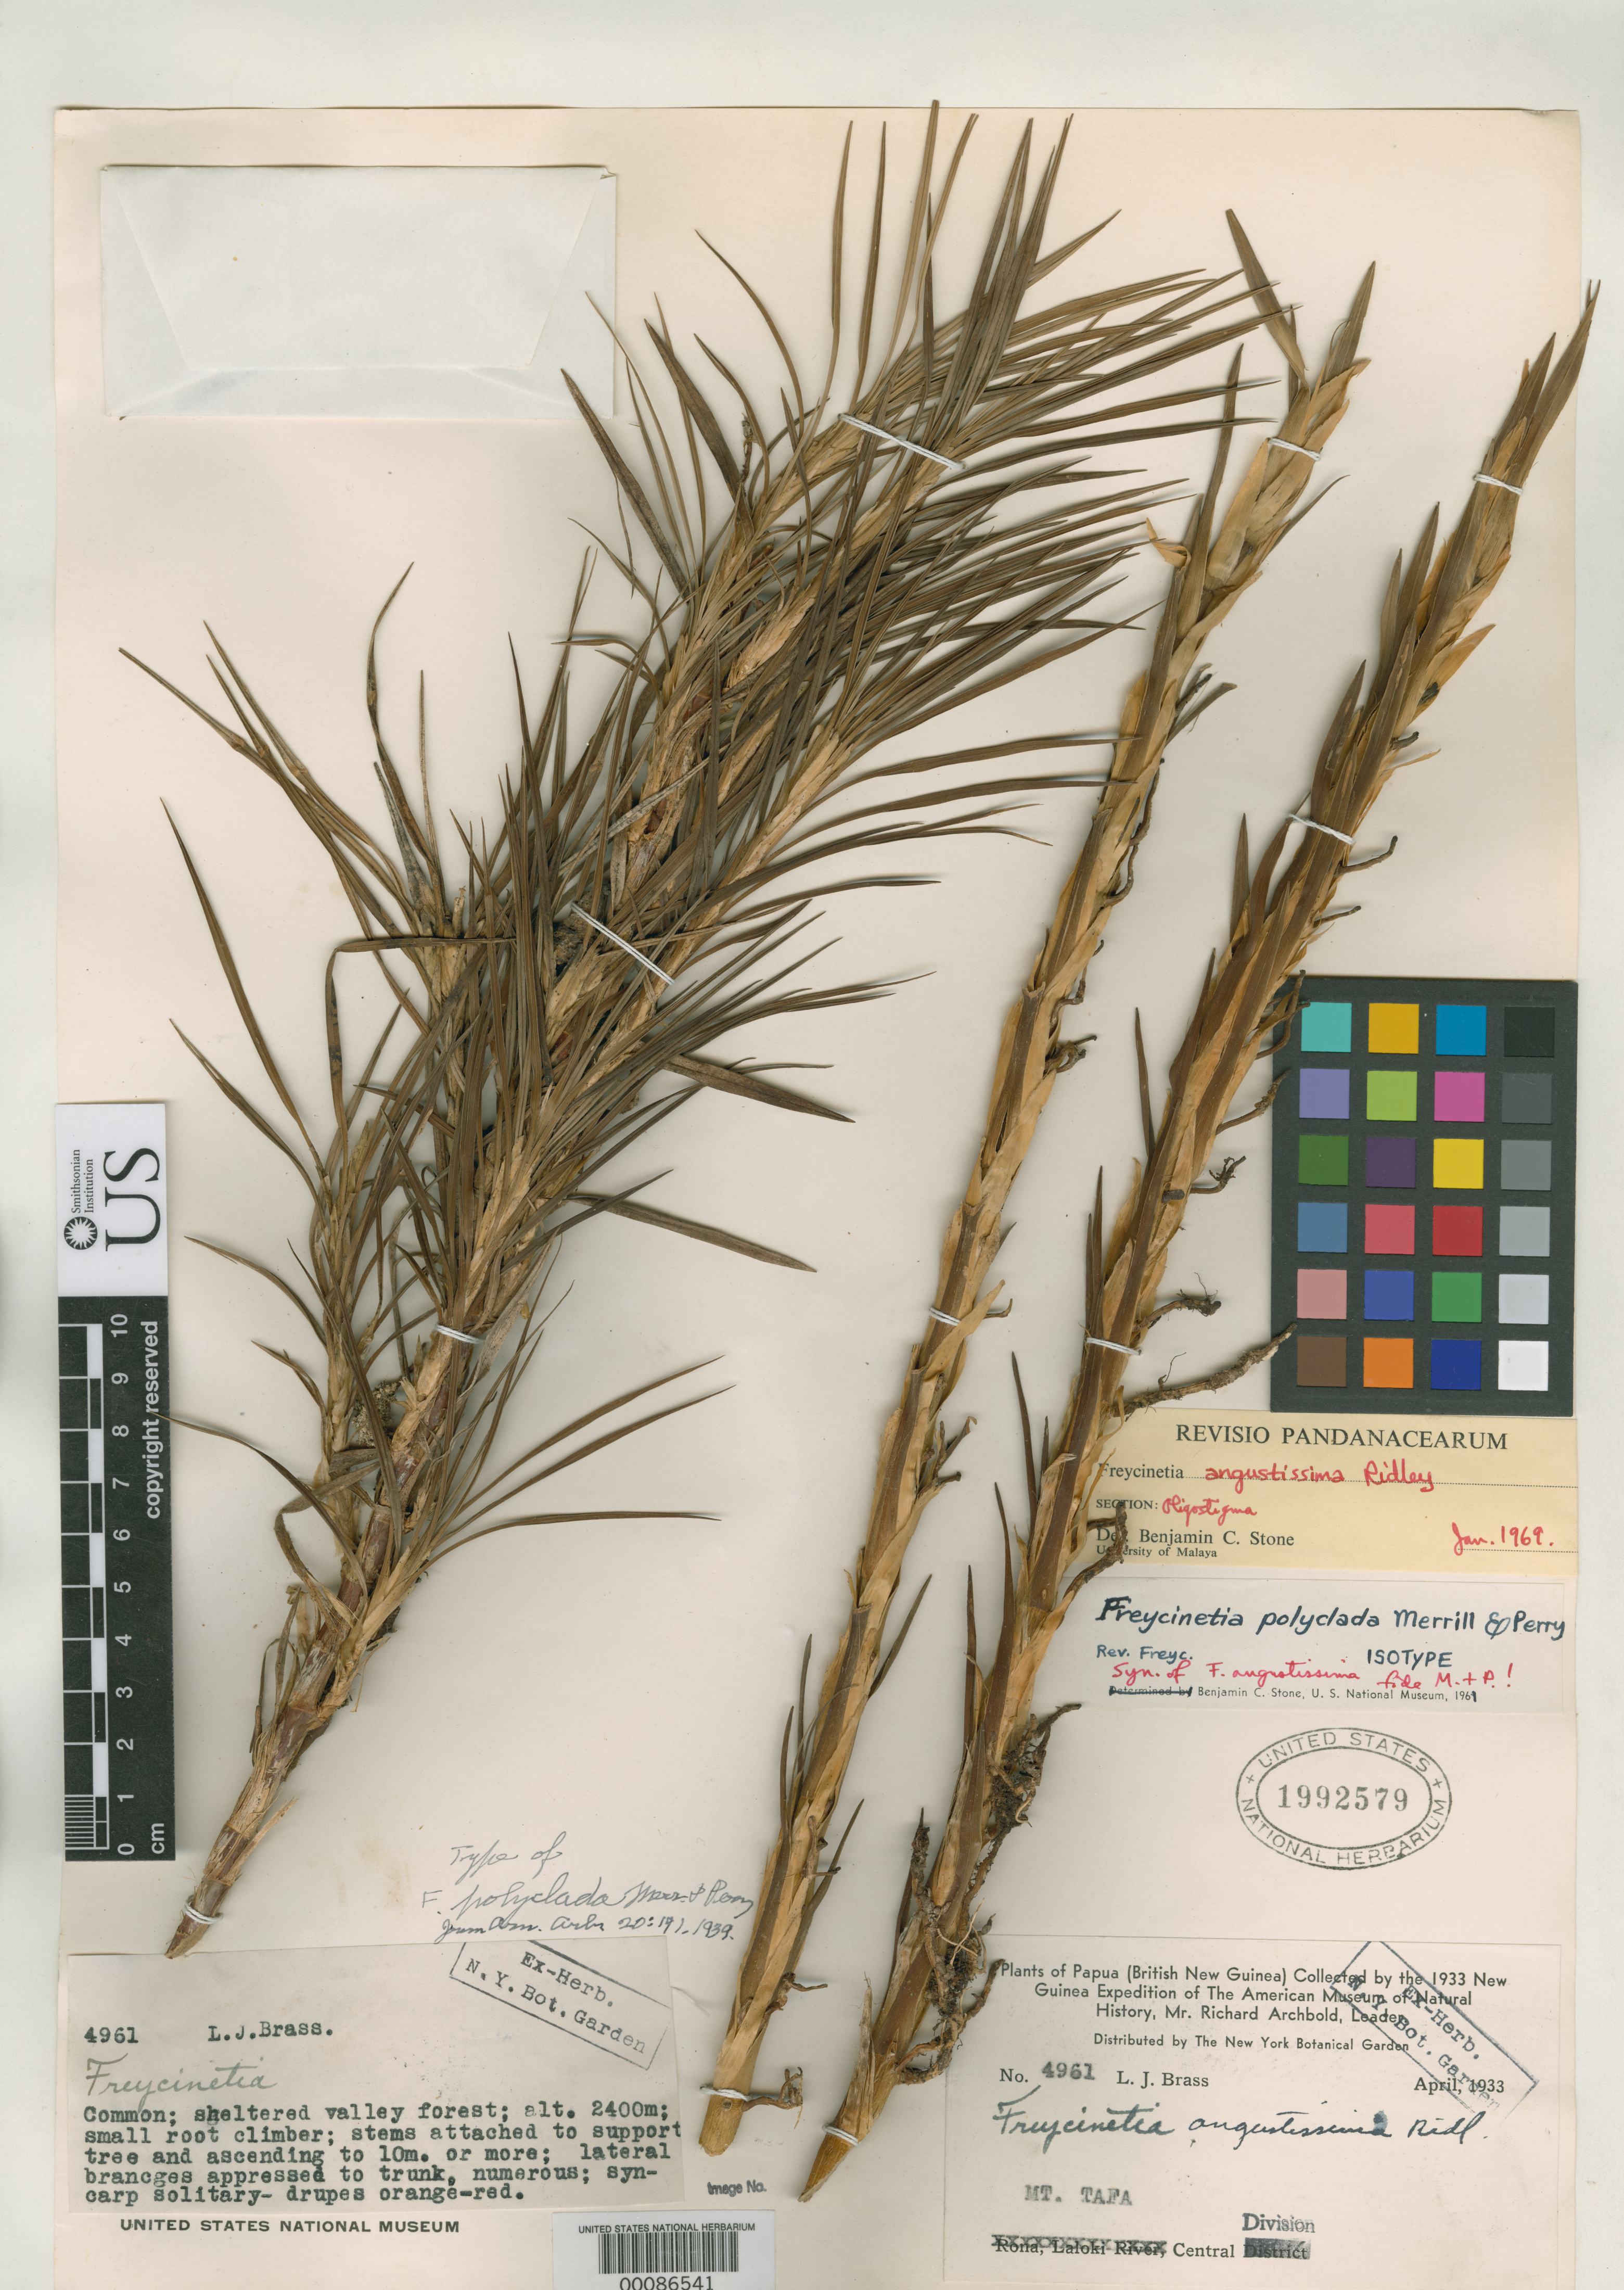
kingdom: Plantae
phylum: Tracheophyta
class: Liliopsida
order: Pandanales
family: Pandanaceae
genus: Freycinetia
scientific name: Freycinetia polyclada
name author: Merr. & L.M. Perry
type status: Isotype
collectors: L. J. Brass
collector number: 4961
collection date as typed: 03 Sep 1933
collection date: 1933-09-03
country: Papua New Guinea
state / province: Central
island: New Guinea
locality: Mt. Tafa.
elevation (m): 2400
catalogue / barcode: US 1992579